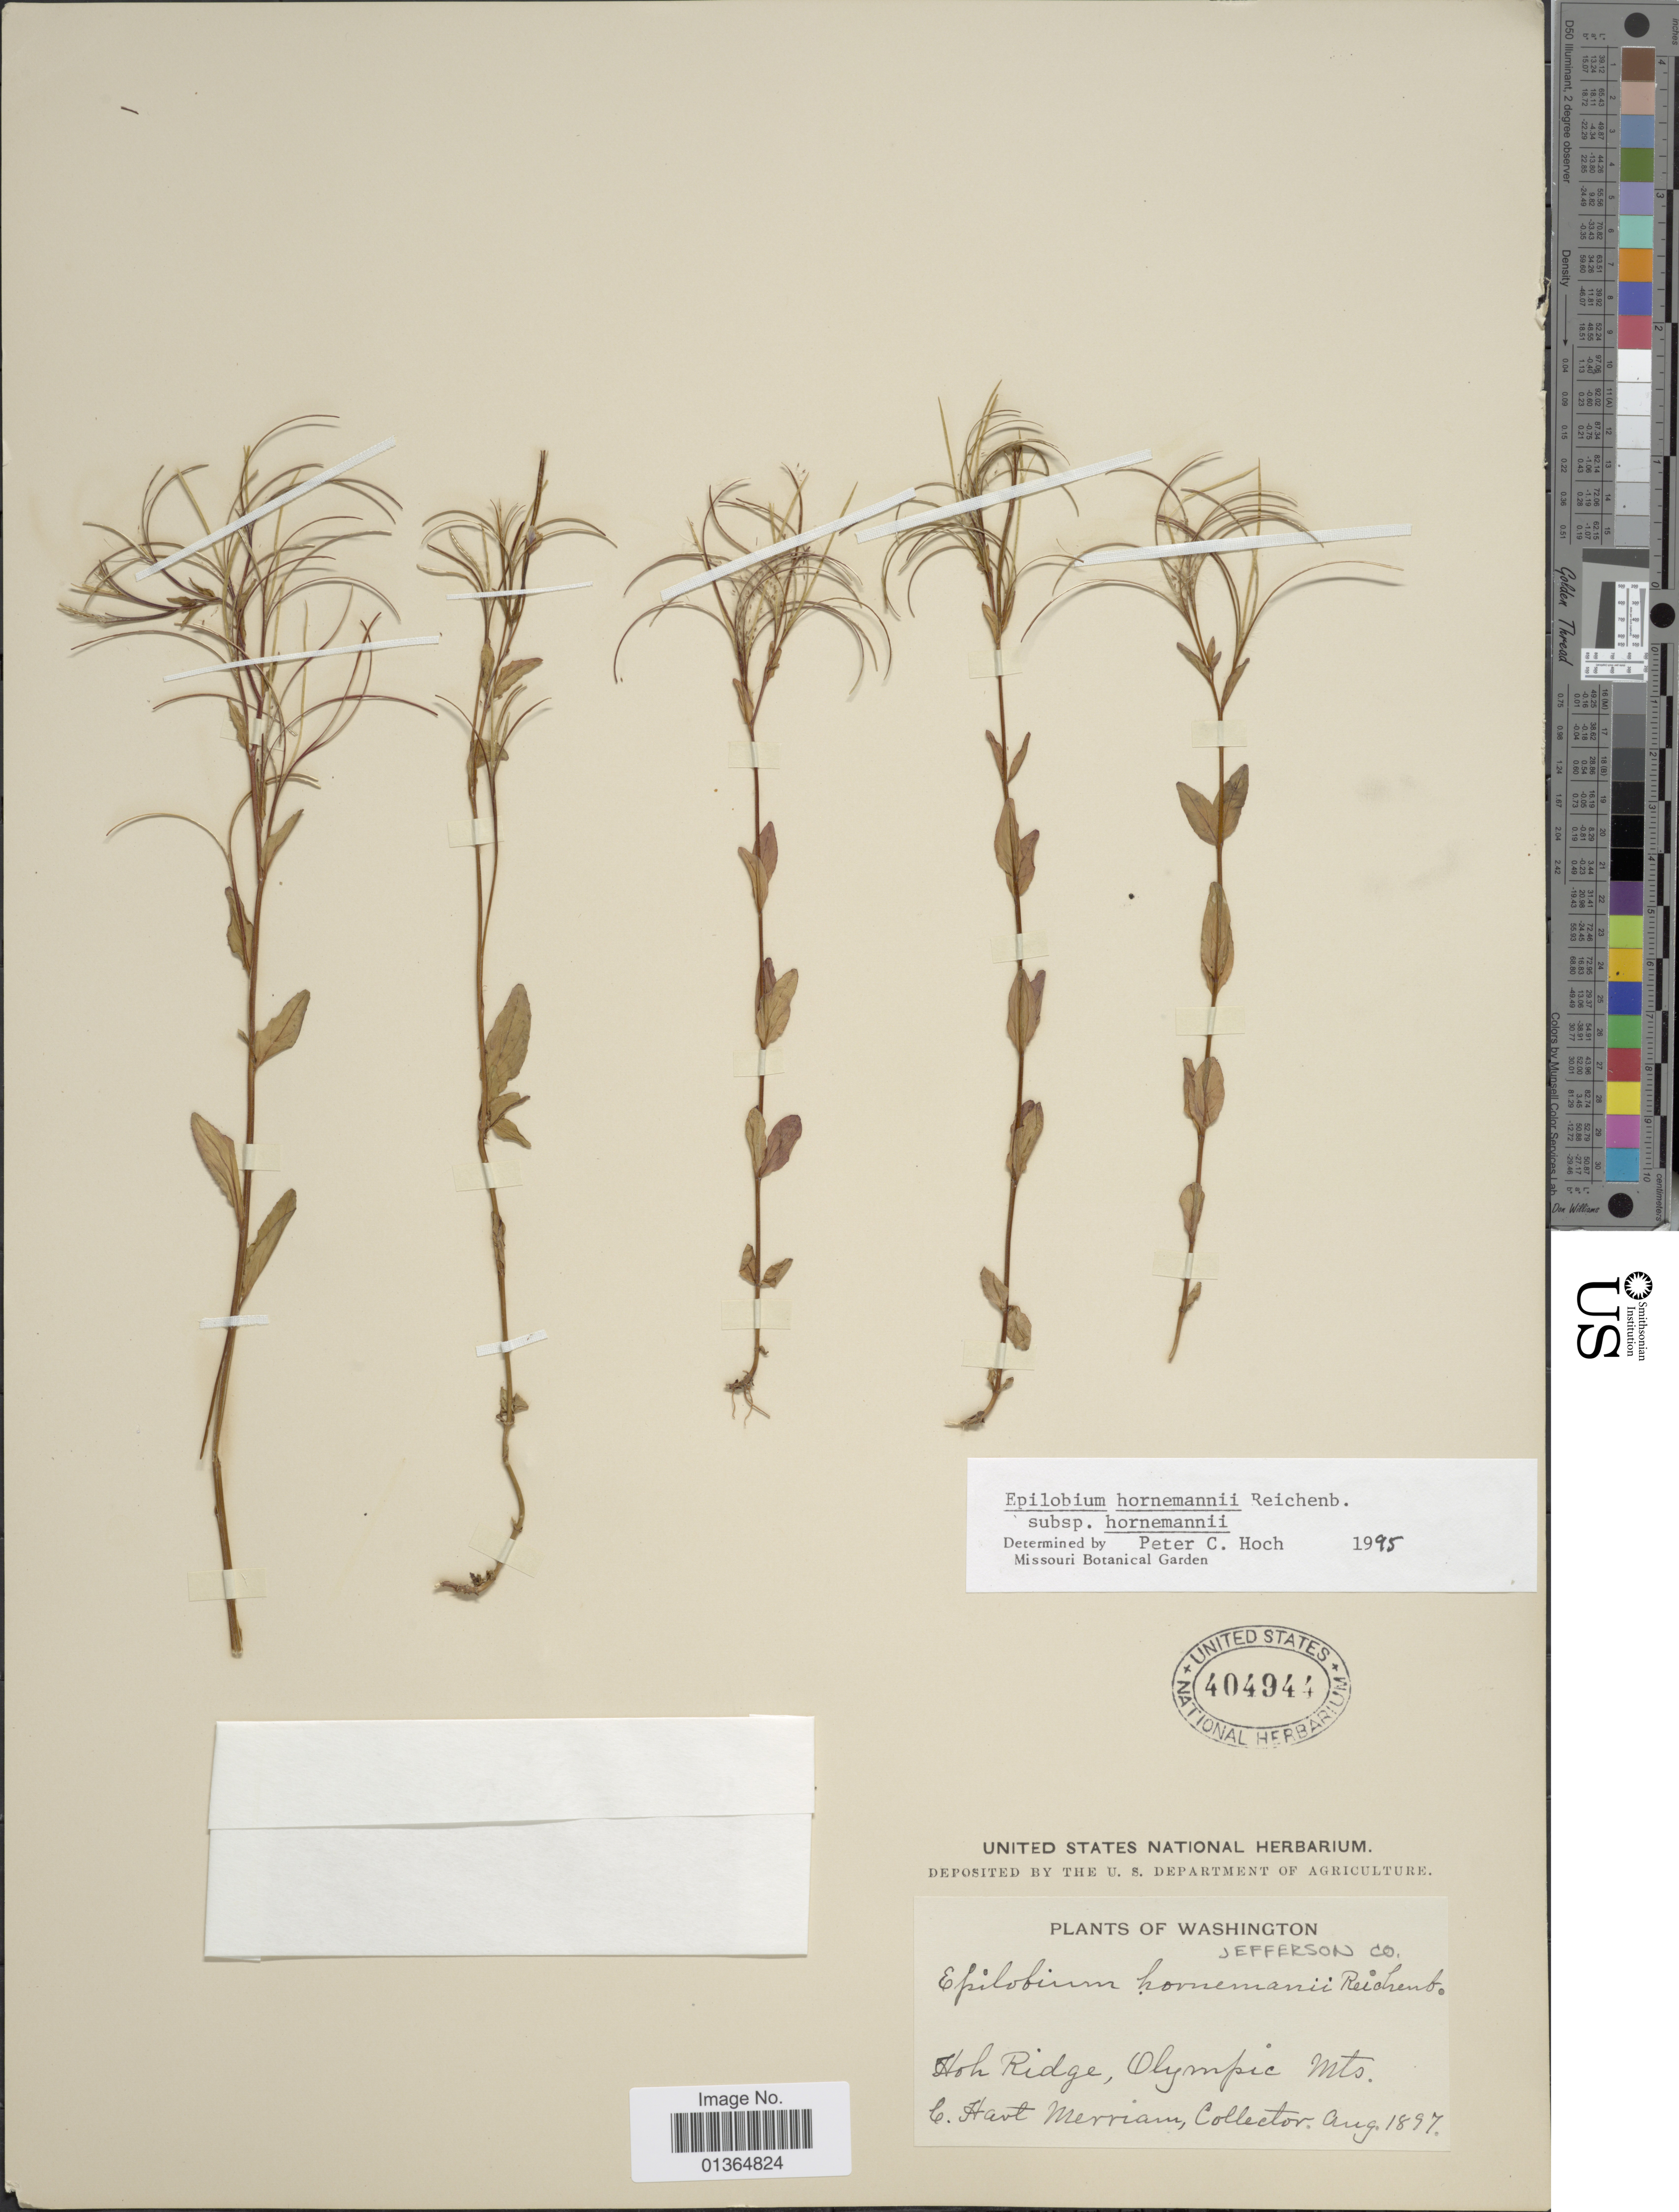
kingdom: Plantae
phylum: Tracheophyta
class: Magnoliopsida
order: Myrtales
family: Onagraceae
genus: Epilobium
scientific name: Epilobium hornemannii subsp. hornemannii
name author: Rchb.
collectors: C. Merriam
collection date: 1897-08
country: United States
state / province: Washington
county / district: Jefferson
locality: Jefferson Co. Hoh Ridge, Olympic Mts.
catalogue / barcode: US 404944